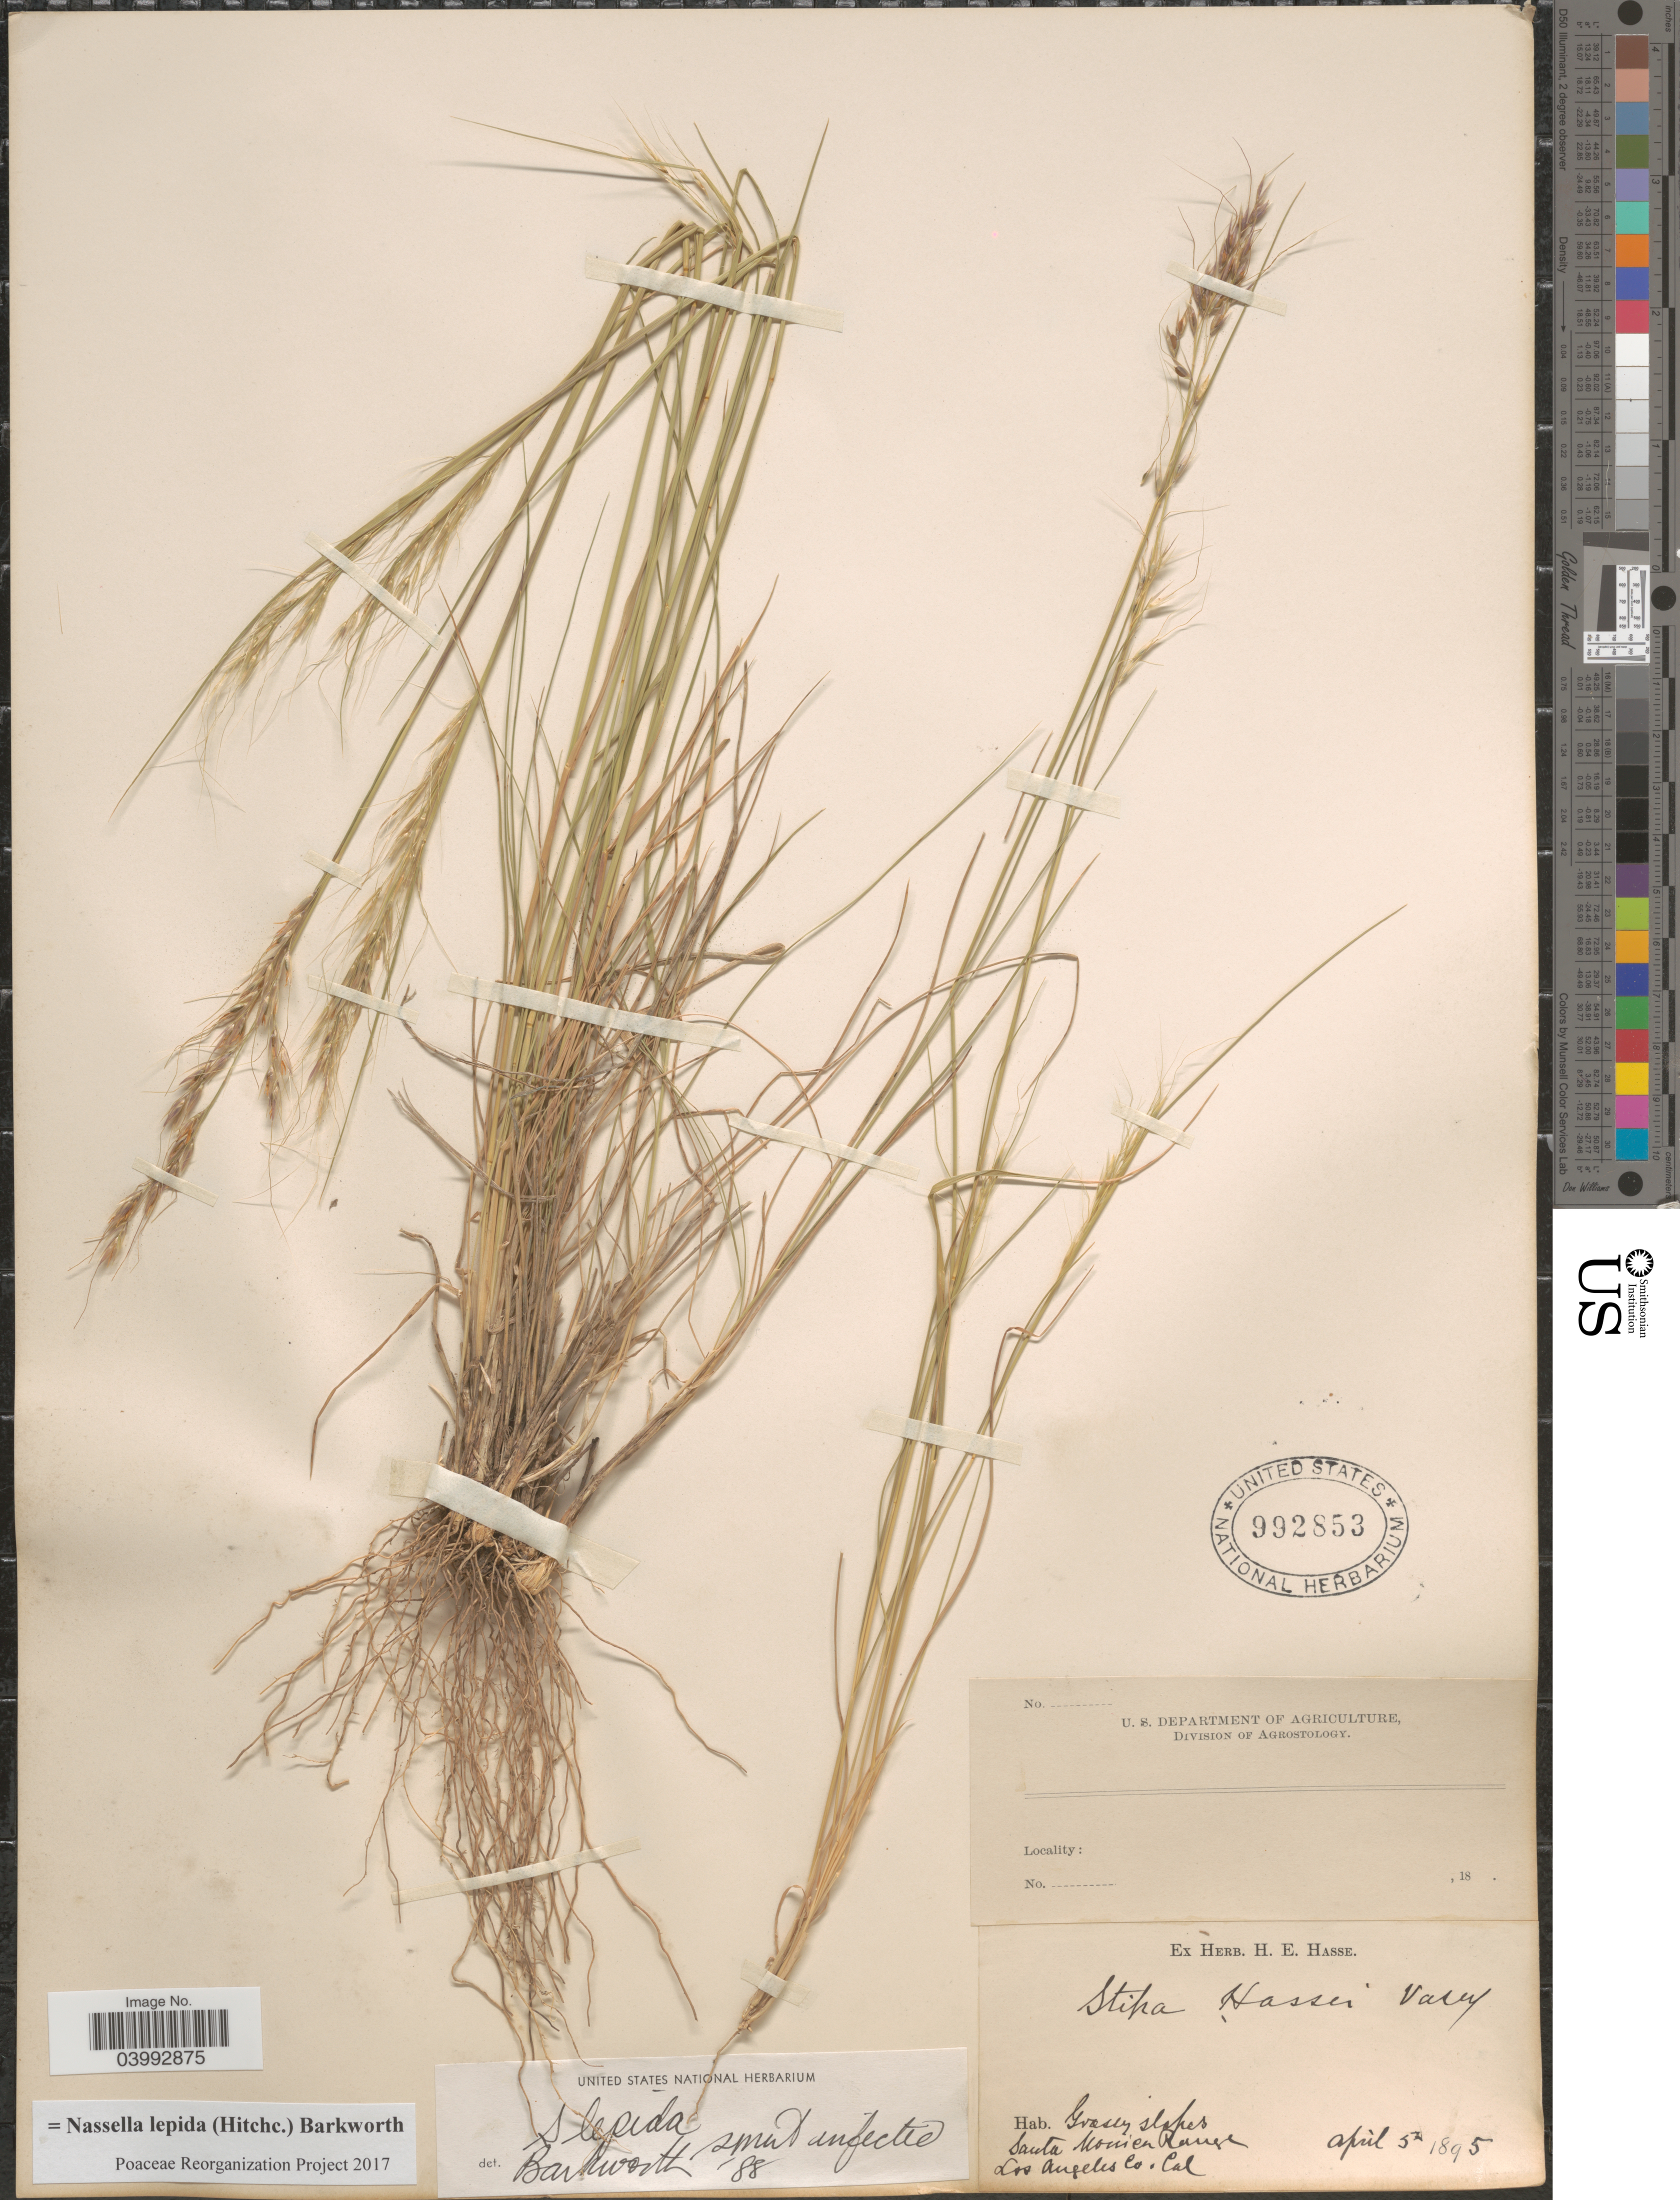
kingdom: Plantae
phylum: Tracheophyta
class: Liliopsida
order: Poales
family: Poaceae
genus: Nassella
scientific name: Nassella lepida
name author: (Hitchc.) Barkworth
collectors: ex herb. H.E. Hasse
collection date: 1895-04-05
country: United States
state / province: California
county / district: Los Angeles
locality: Grassy slopes. Santa Monica Range, Los Angeles Co.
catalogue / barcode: US 992853